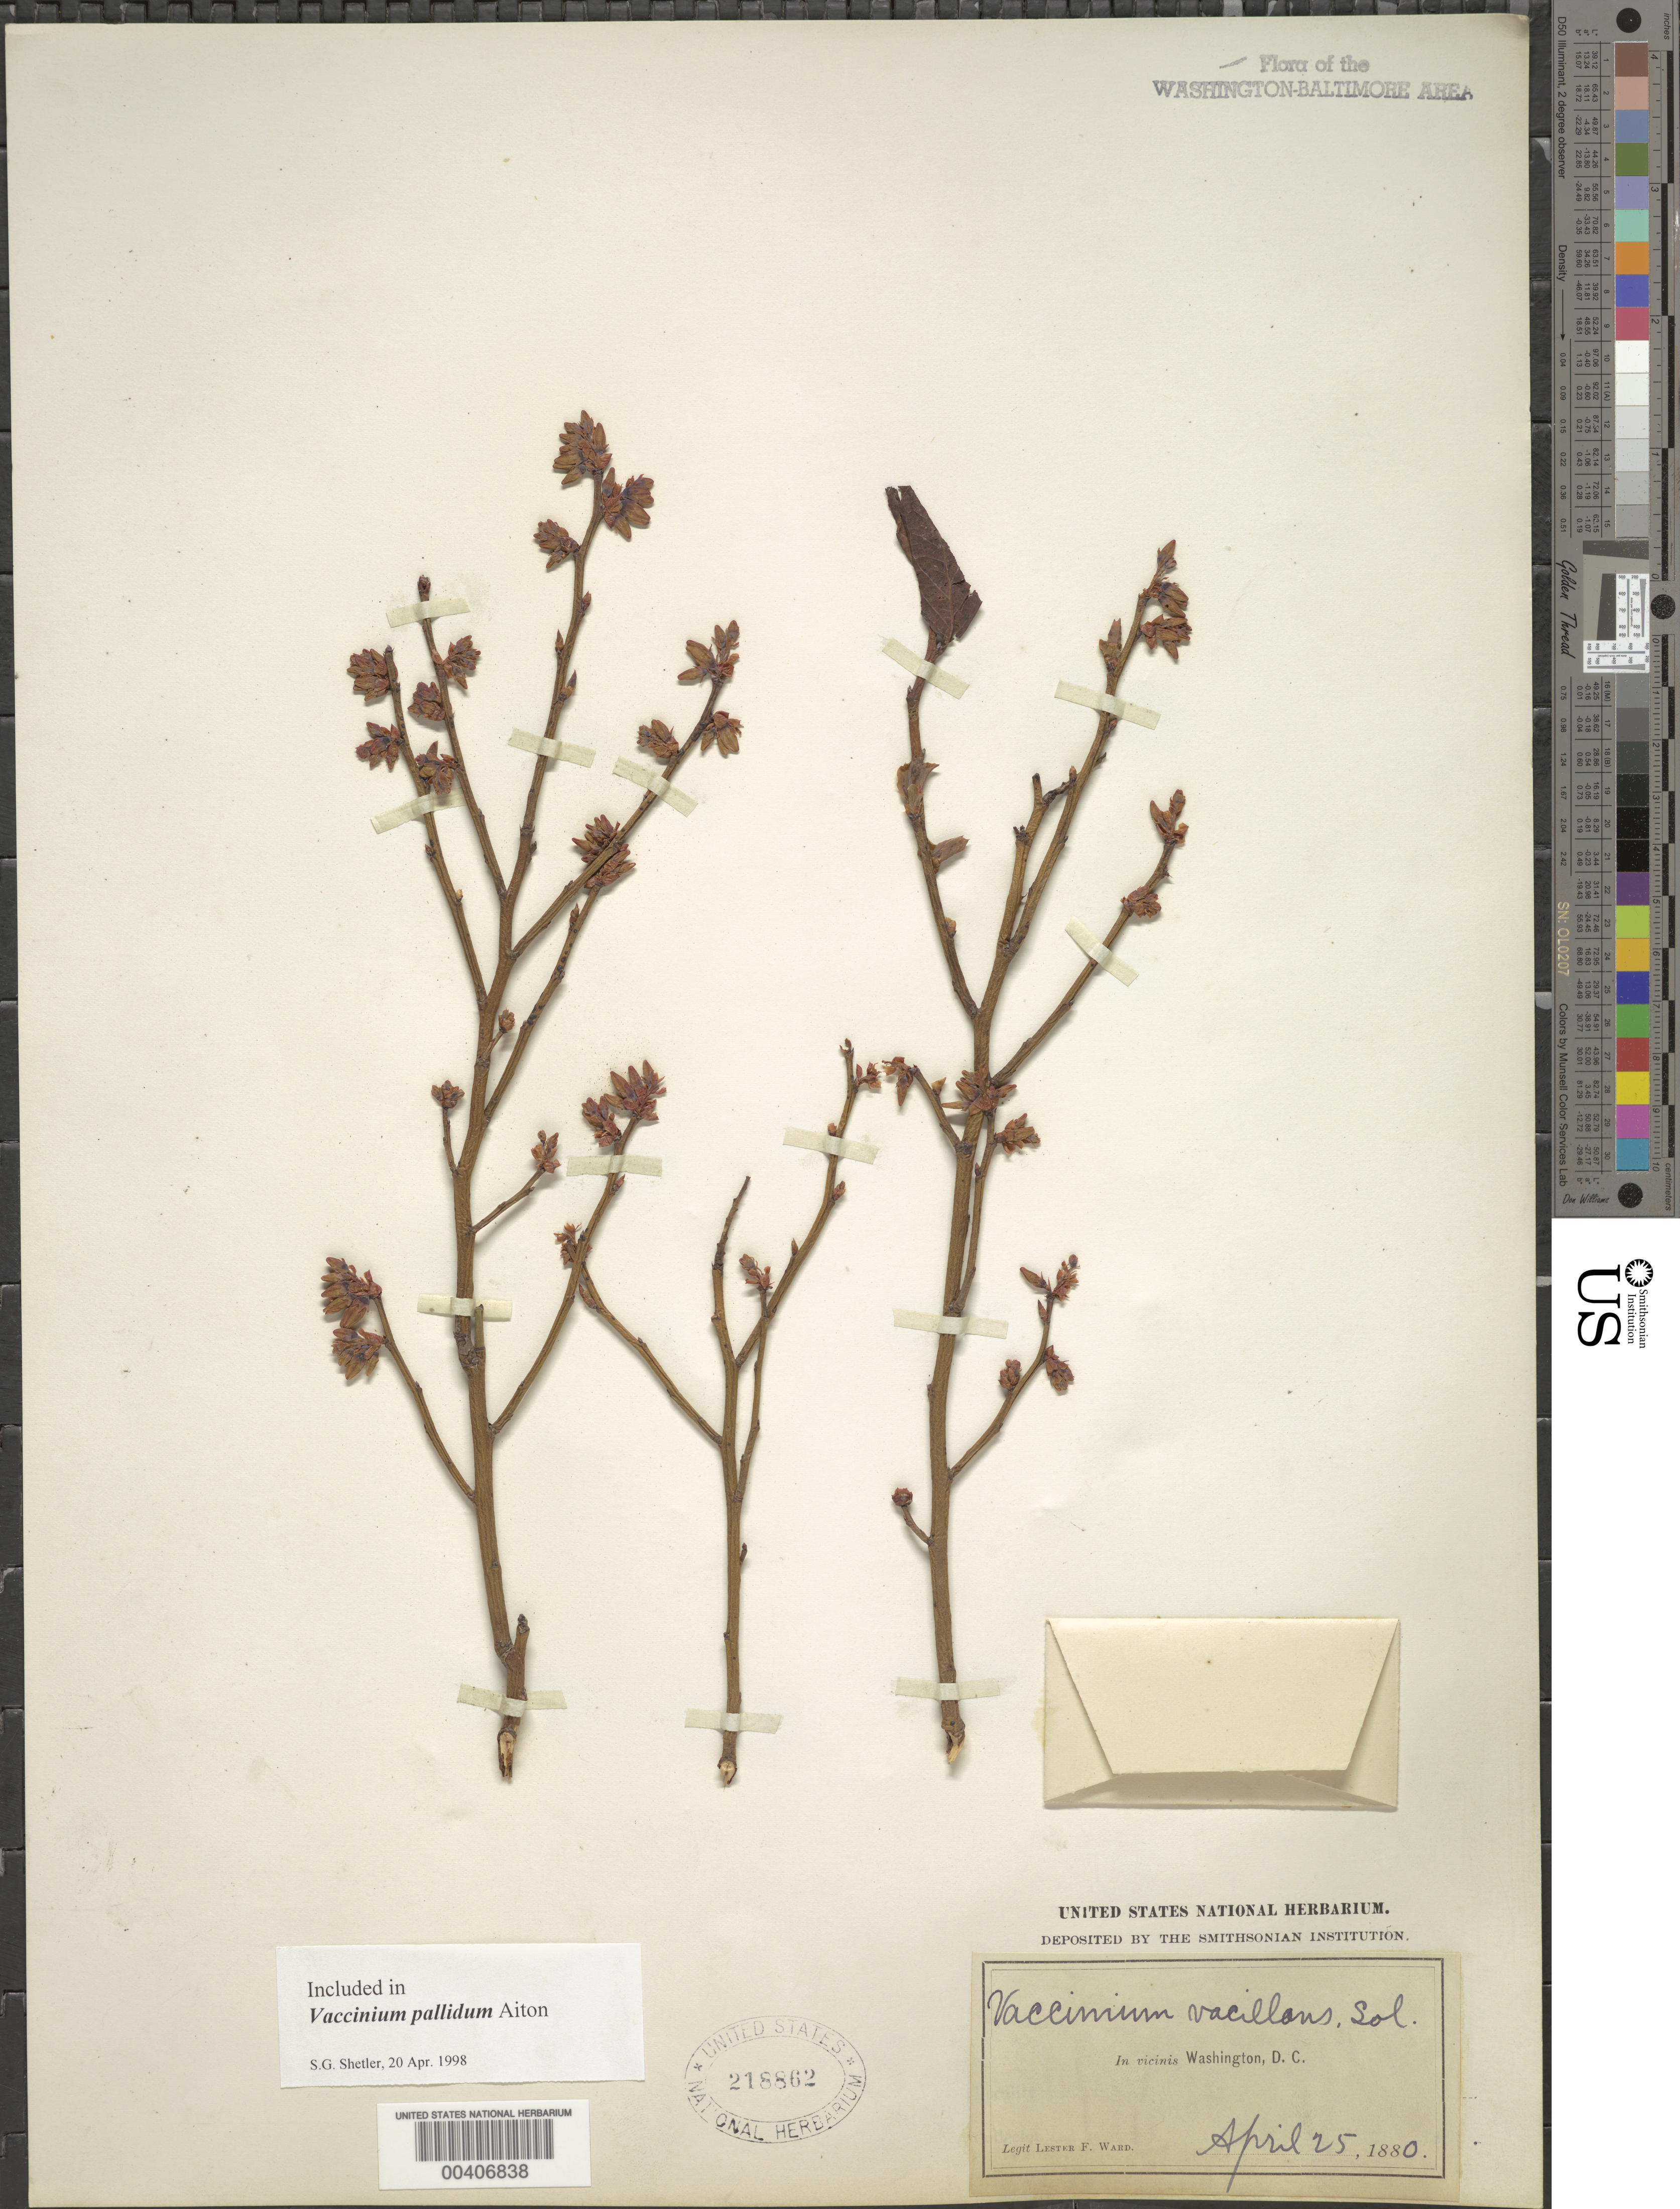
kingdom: Plantae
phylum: Tracheophyta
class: Magnoliopsida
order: Ericales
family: Ericaceae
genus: Vaccinium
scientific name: Vaccinium pallidum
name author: Aiton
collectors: L. F. Ward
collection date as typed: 25 Apr 1880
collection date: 1880-04-25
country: United States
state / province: District of Columbia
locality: Washington DC Area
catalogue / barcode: US 218862